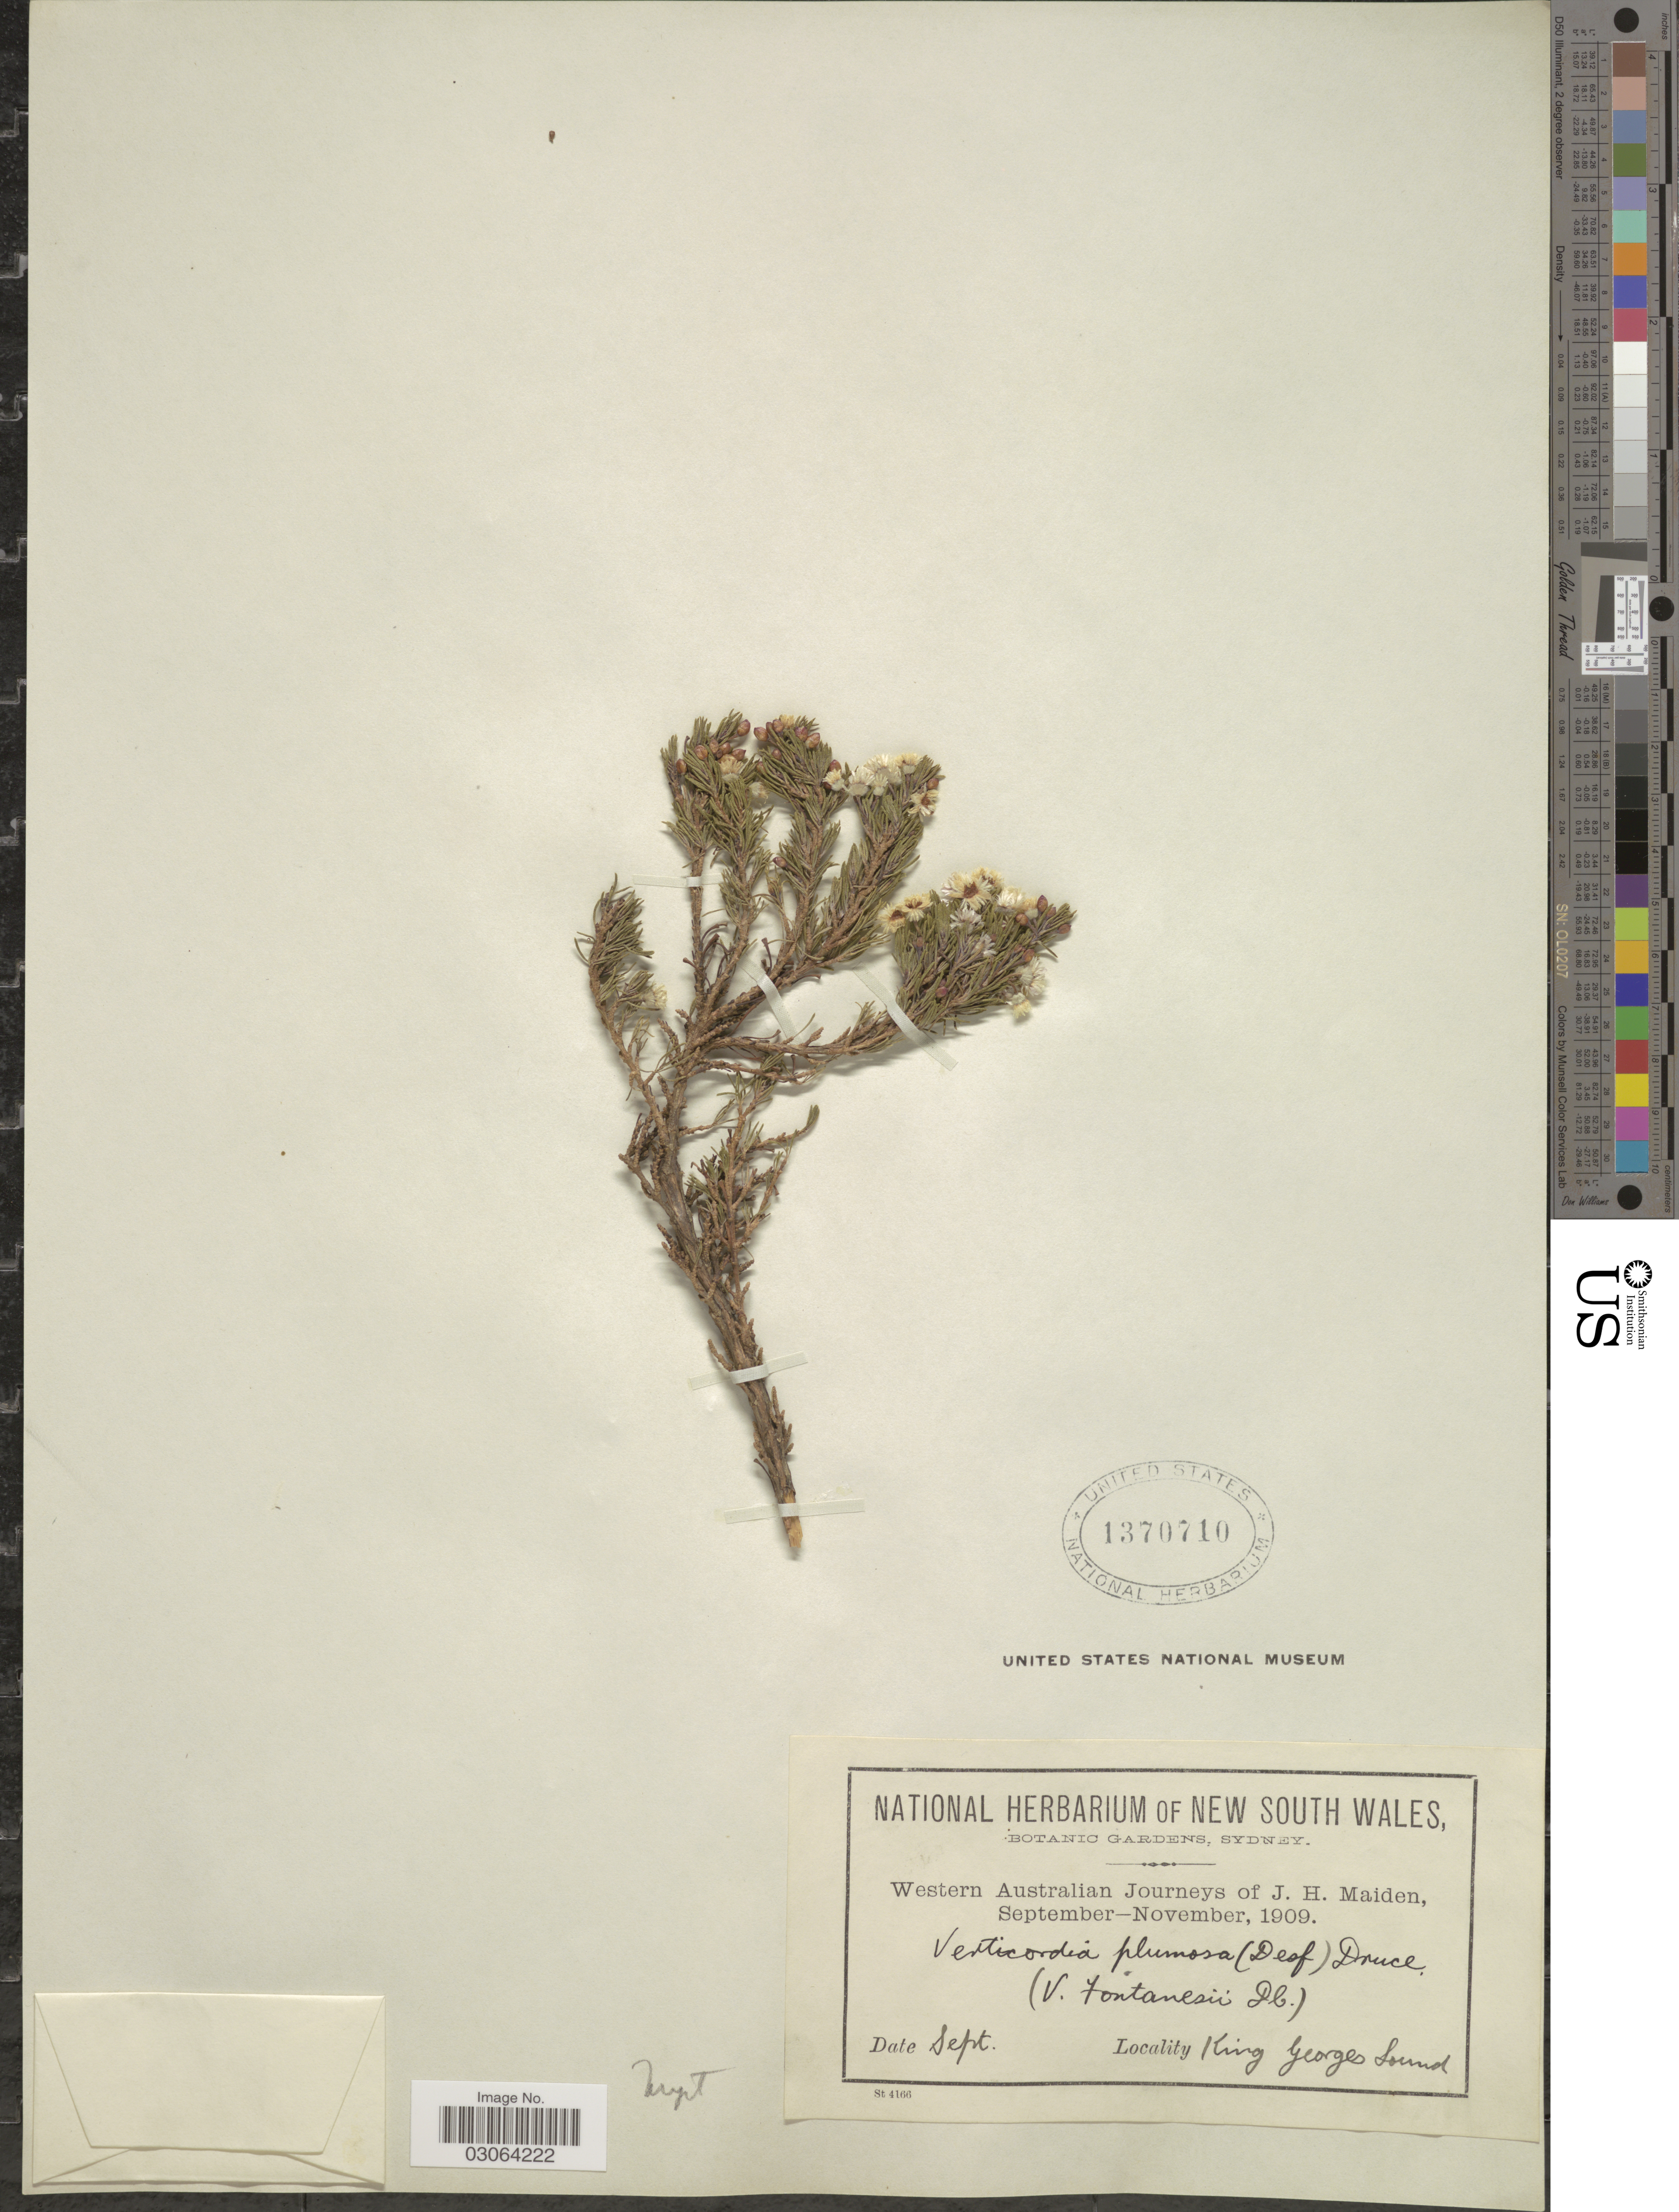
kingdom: Plantae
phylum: Tracheophyta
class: Magnoliopsida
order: Myrtales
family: Myrtaceae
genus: Verticordia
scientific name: Verticordia plumosa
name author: (Desf.) Druce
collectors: J. Maiden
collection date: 1909-09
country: Australia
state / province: Western Australia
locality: King Georges Sound.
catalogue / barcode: US 1370710